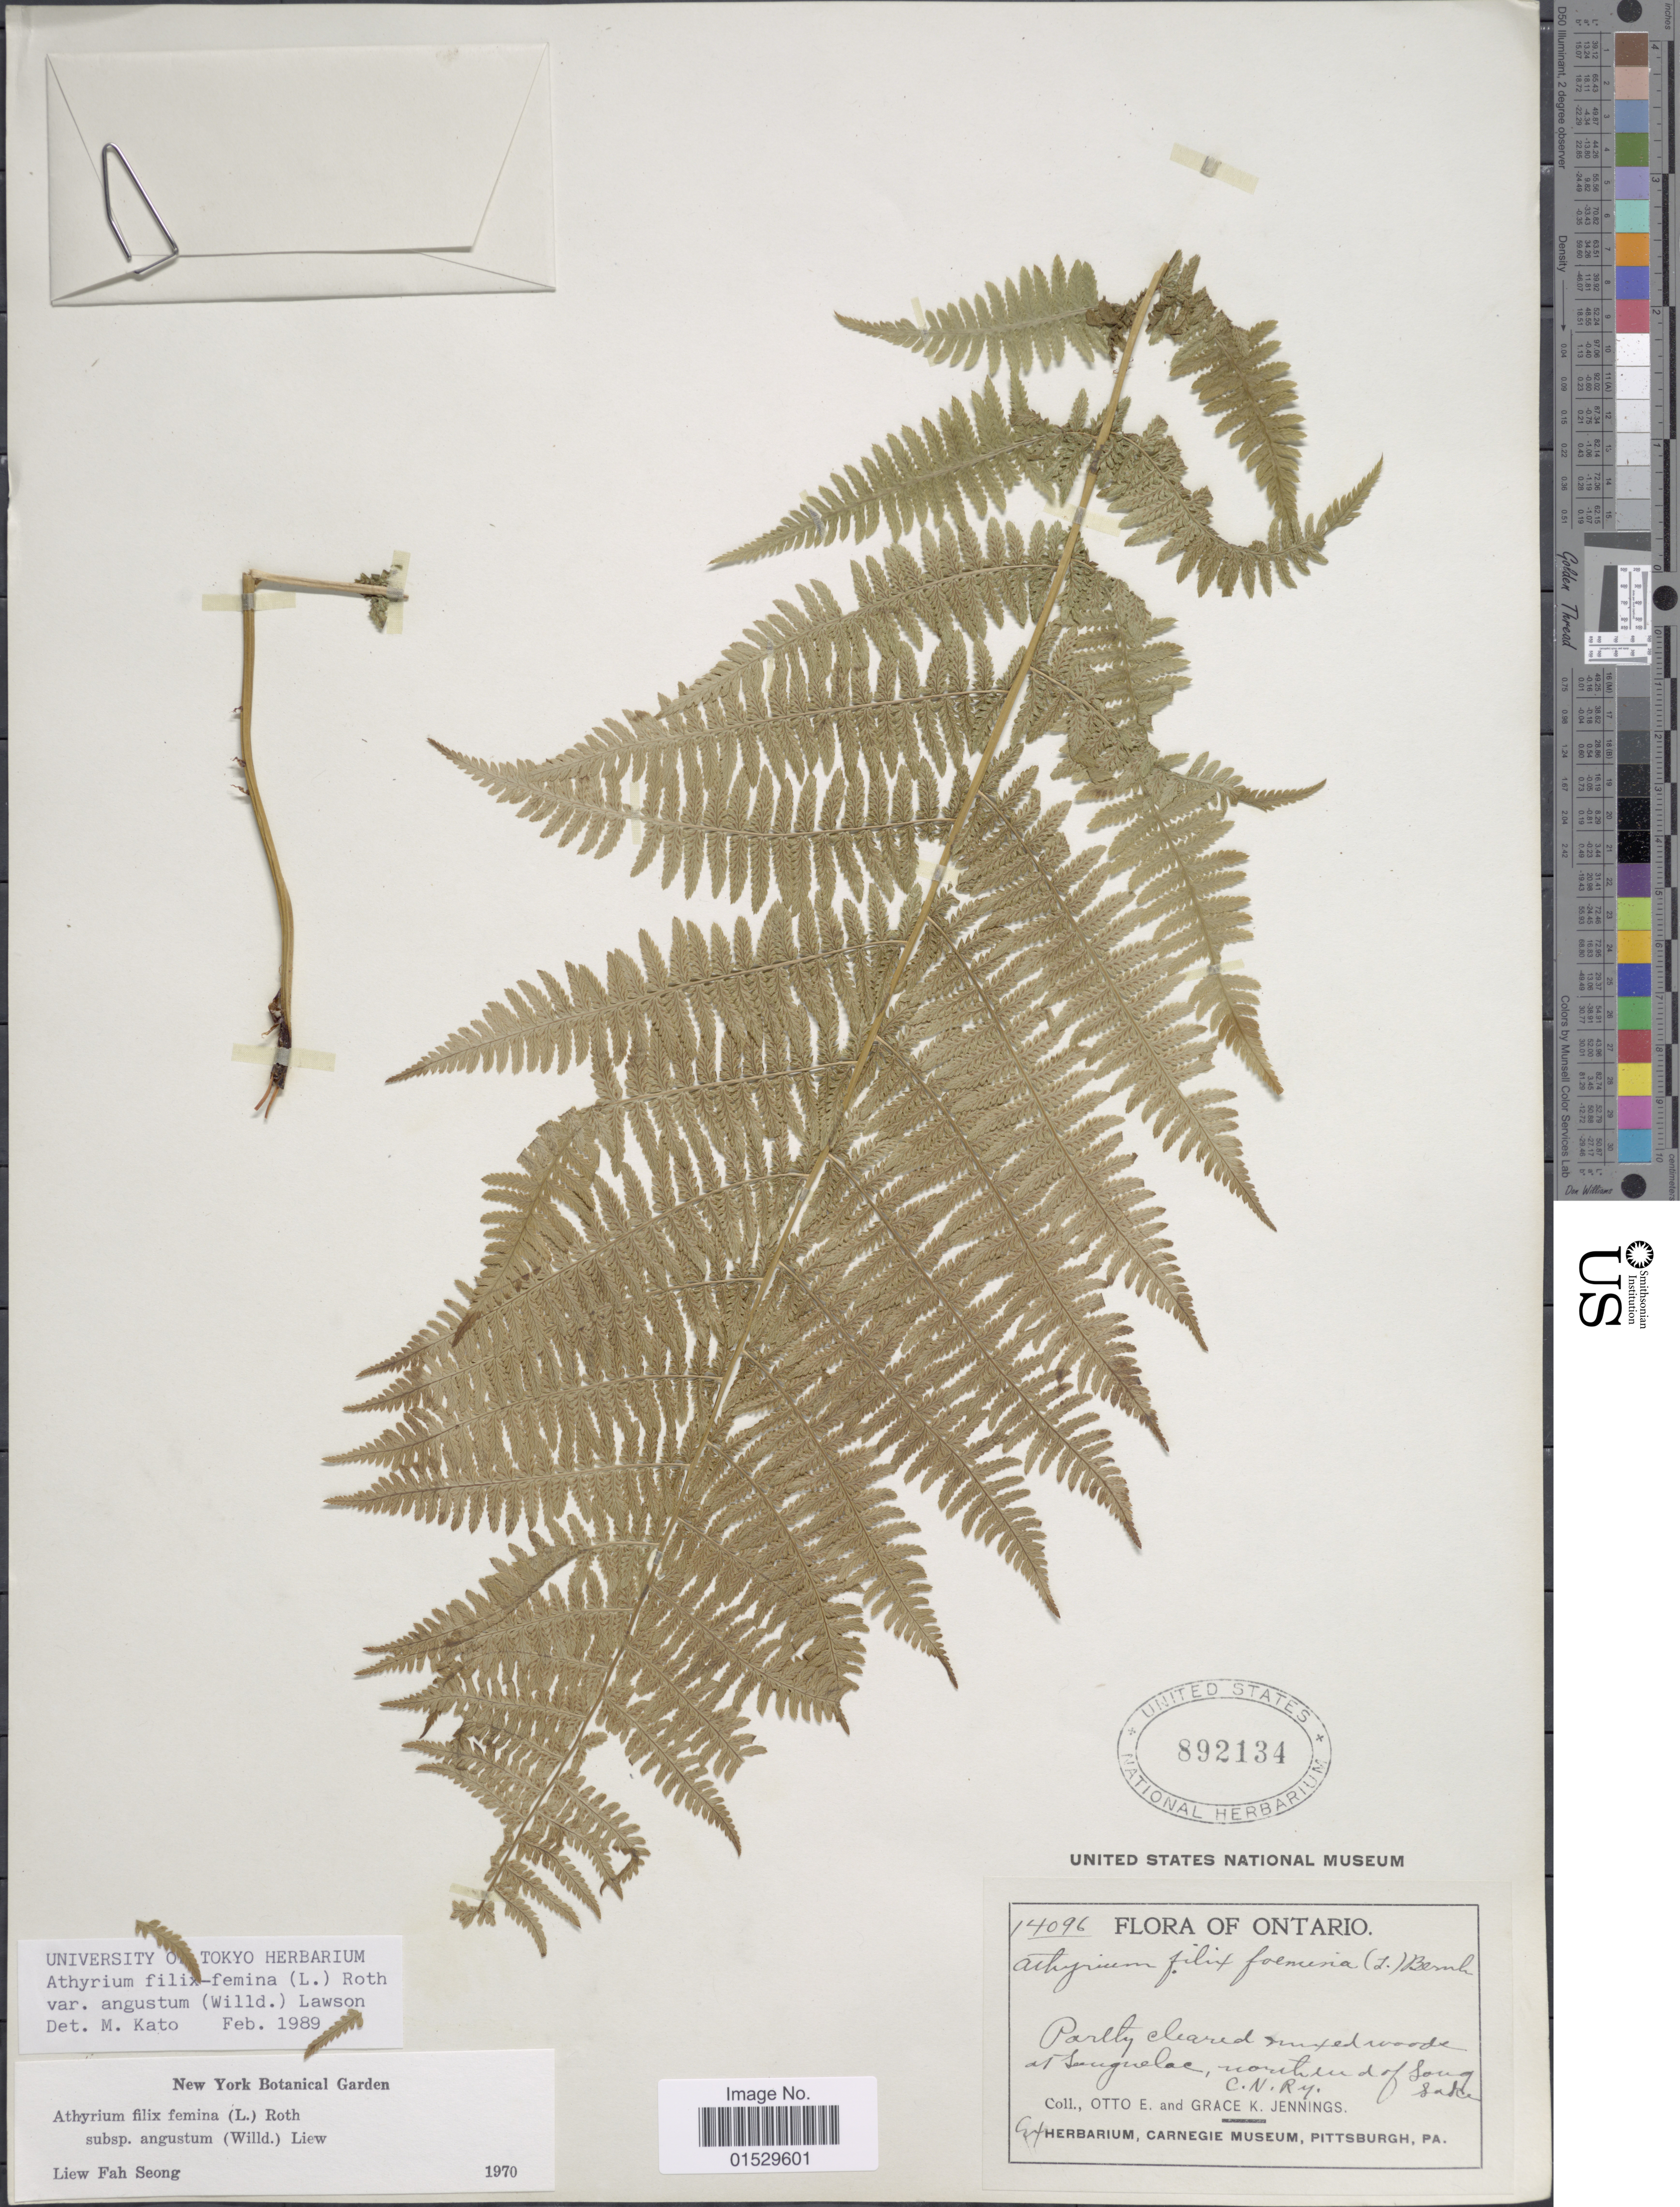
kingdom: Plantae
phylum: Tracheophyta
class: Polypodiopsida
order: Polypodiales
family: Athyriaceae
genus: Athyrium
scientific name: Athyrium filix-femina subsp. angustatum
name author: (Willd.) R.T. Clausen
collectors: O. E. Jennings & G. K. Jennings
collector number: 14096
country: Canada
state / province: Ontario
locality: Longuelac, north end of Long Lake, C.N. Ry.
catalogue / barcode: US 892134